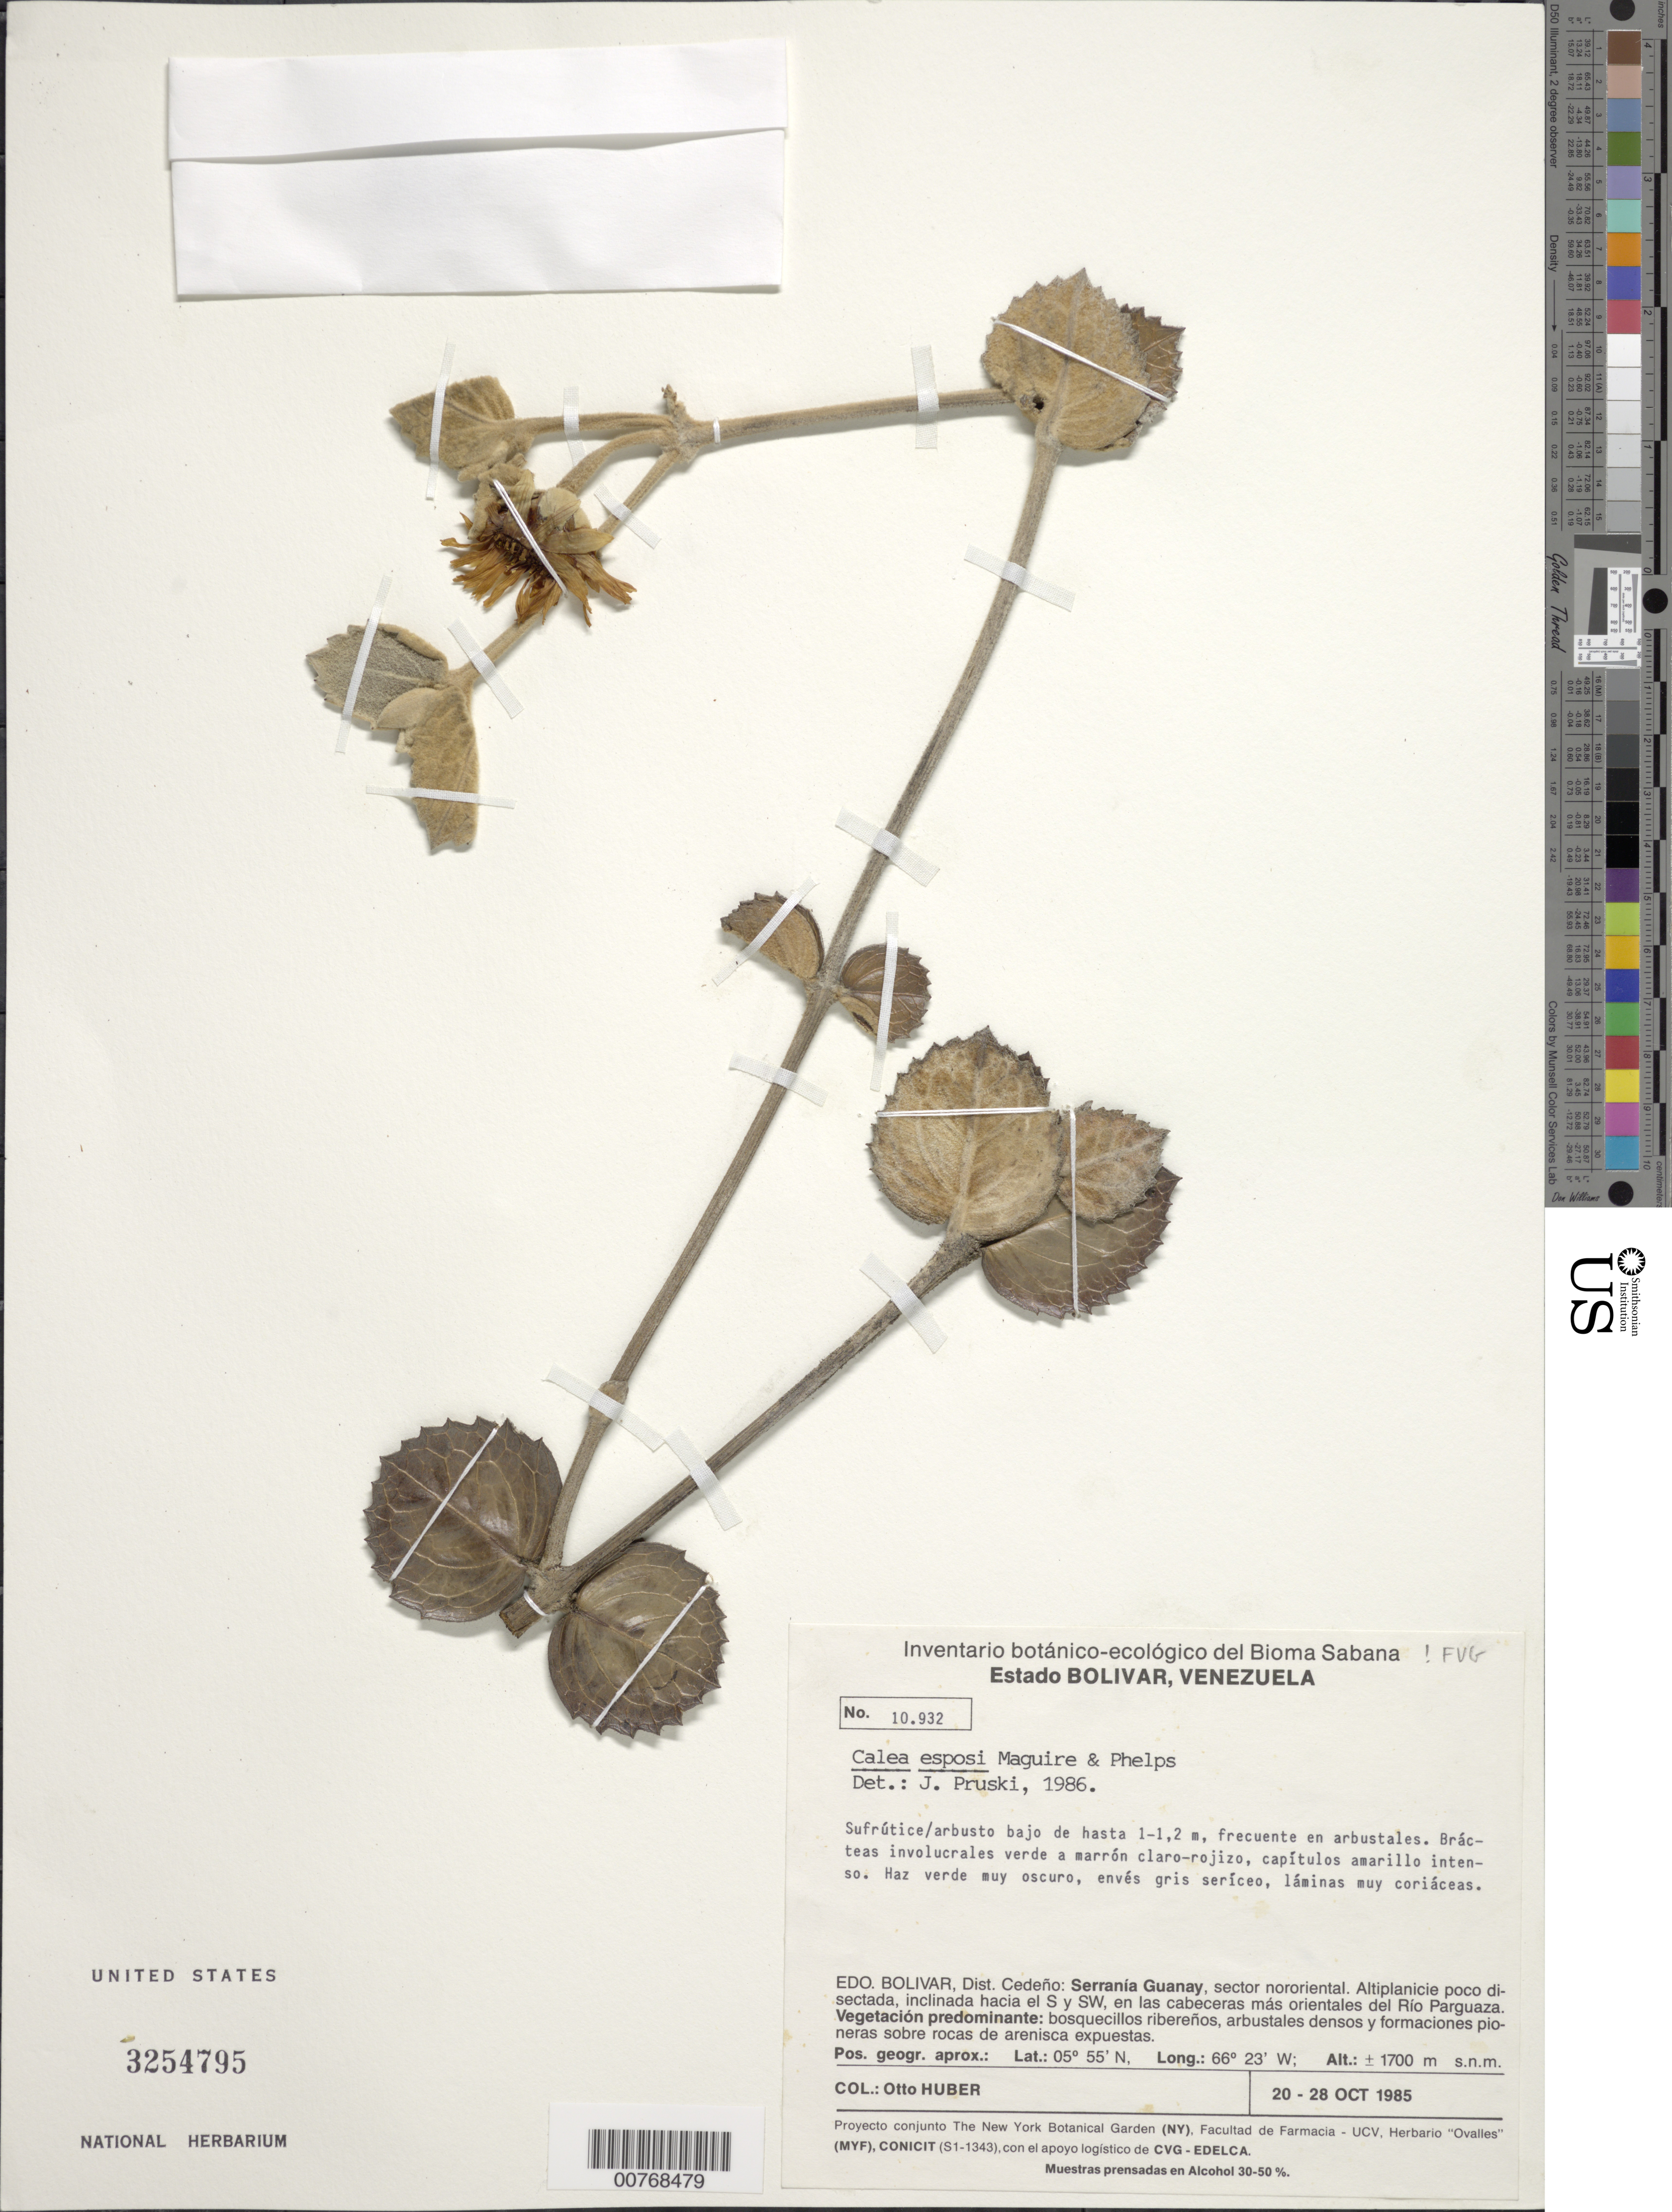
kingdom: Plantae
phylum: Tracheophyta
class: Magnoliopsida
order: Asterales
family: Asteraceae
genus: Calea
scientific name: Calea esposi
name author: Maguire & K.D. Phelps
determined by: Pruski, J. F.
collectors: O. Huber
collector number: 10932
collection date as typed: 20-Oct-85 to 28-Oct-85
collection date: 1985-10-20/1985-10-28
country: Venezuela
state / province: Bolívar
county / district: Cedeño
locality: Serrania Guanay, sector nororiental; cabeceras mas orientales del Río Parguaza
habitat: Vegetación predominante: bosquecillos riberenos, arbustales densos y formaciones pioneras sobre rocas de arenisca expuestas.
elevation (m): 1700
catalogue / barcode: US 3254795